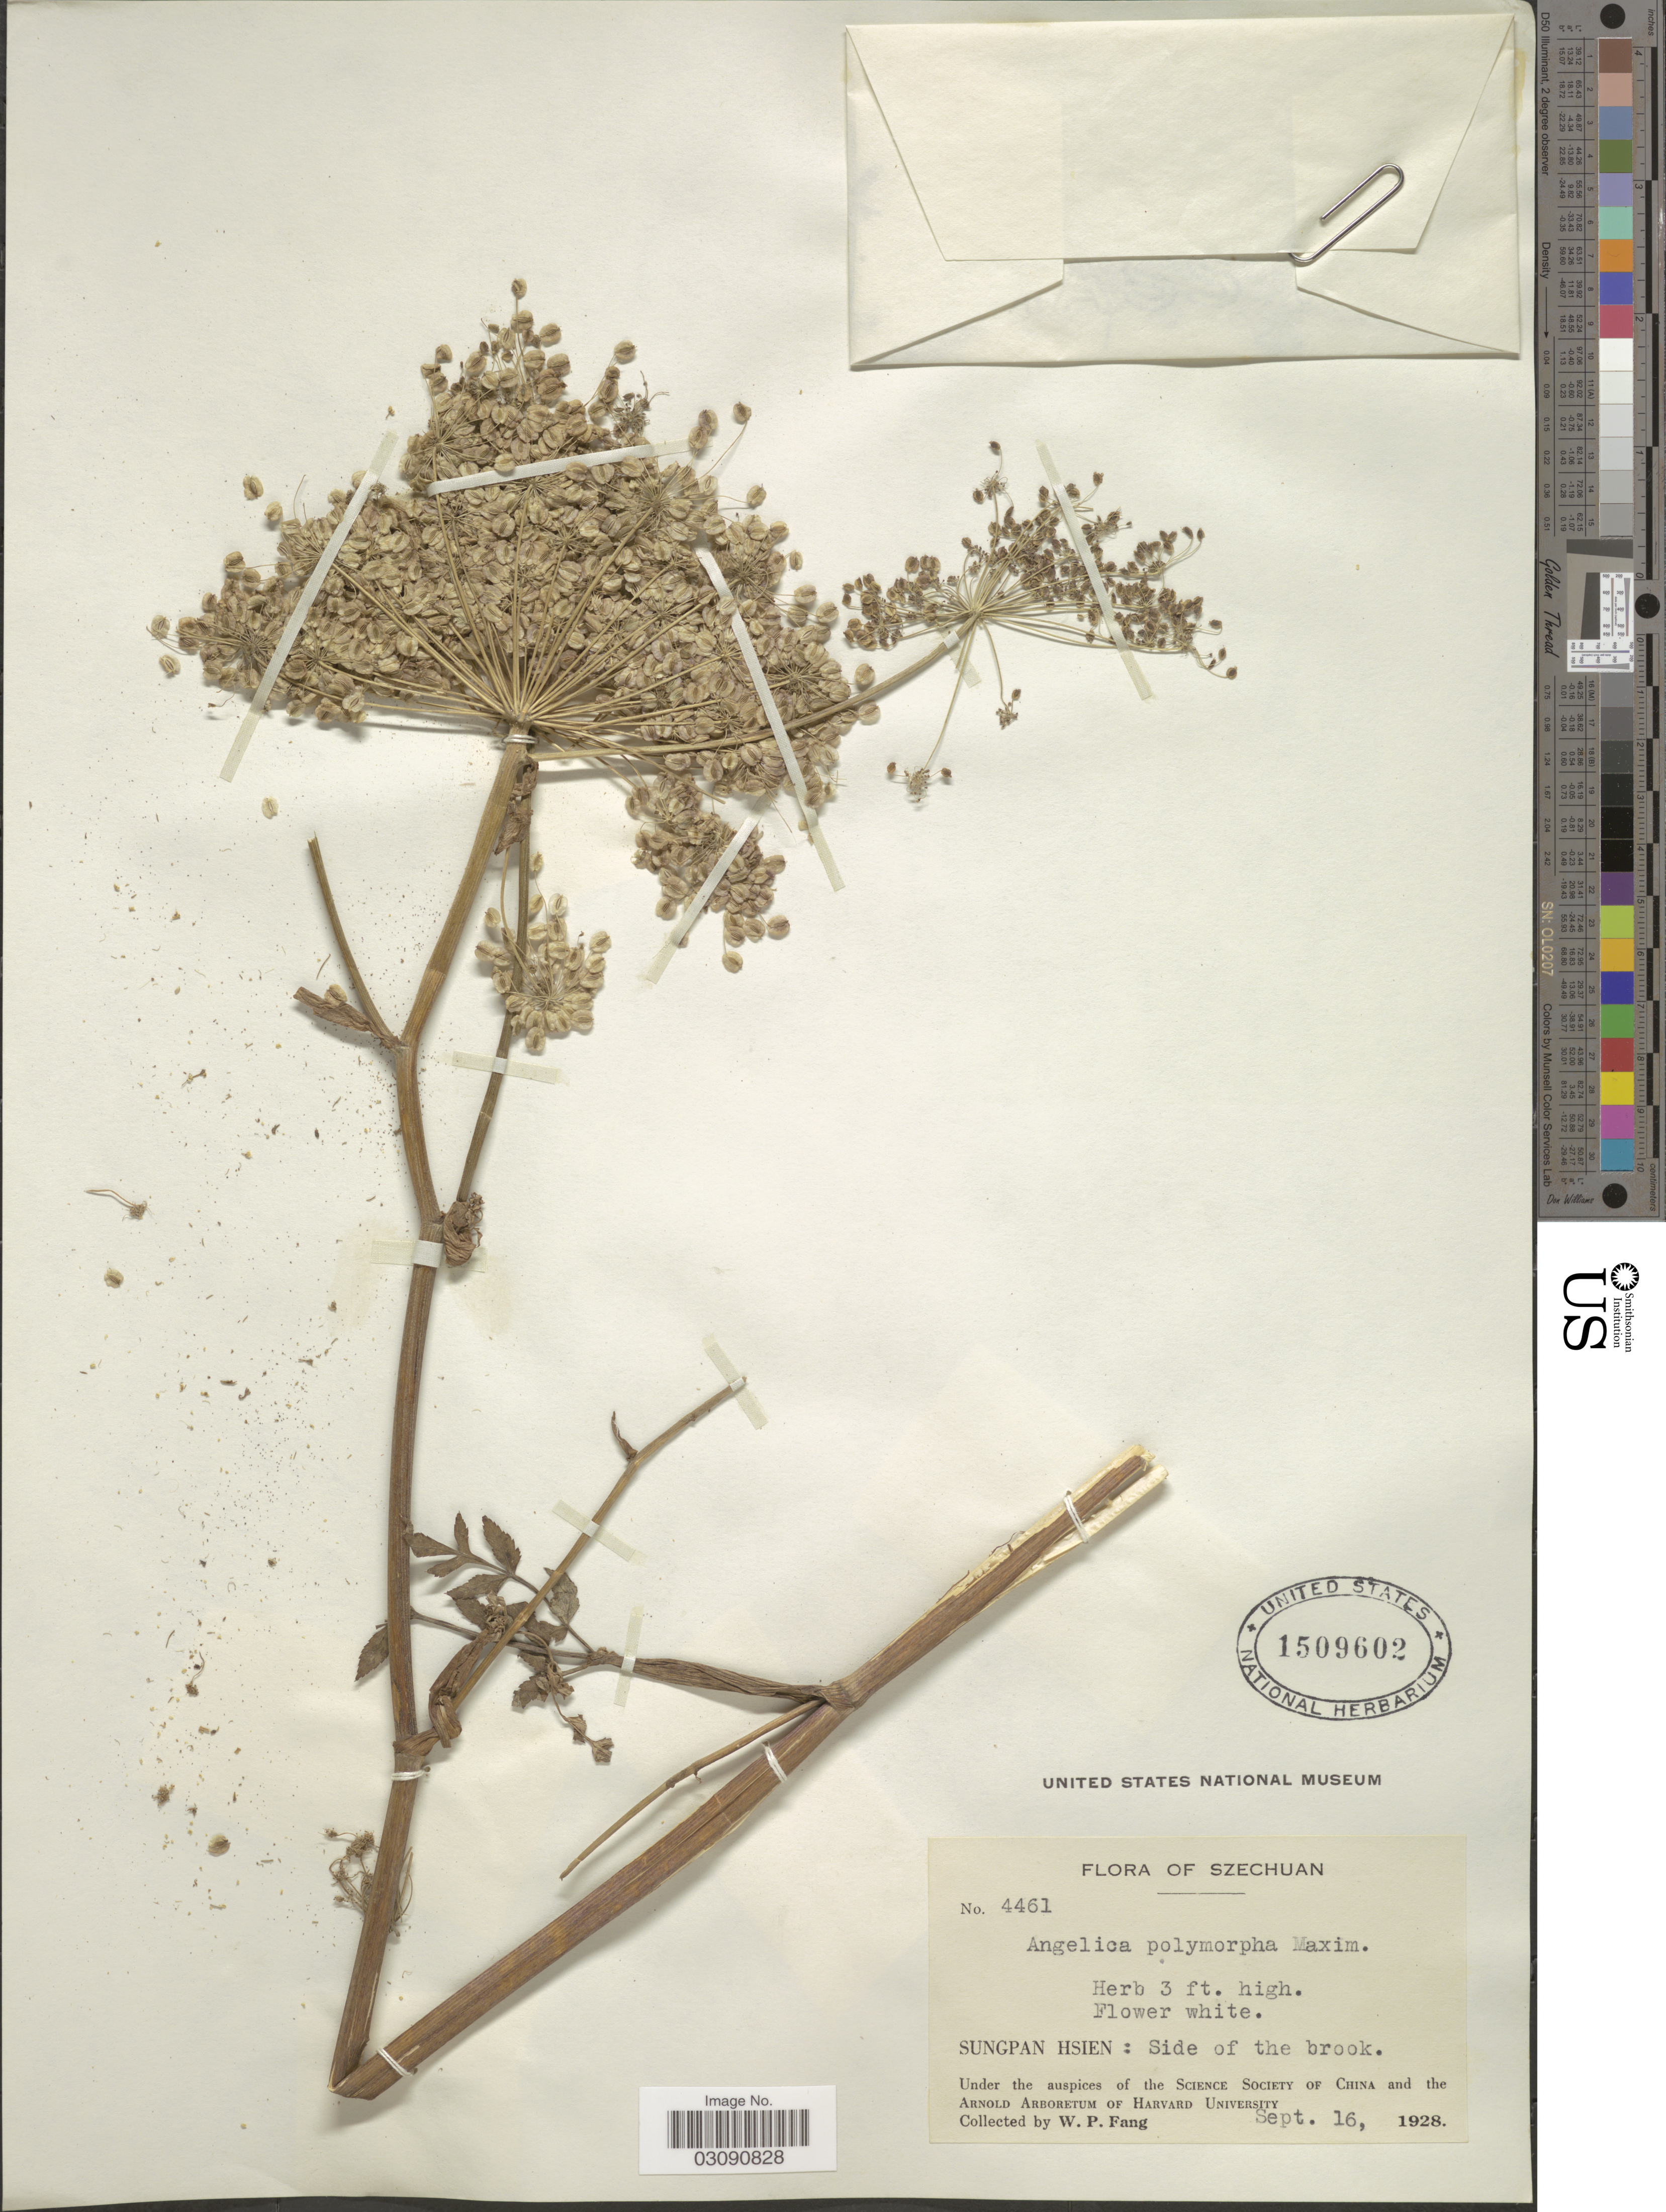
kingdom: Plantae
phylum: Tracheophyta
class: Magnoliopsida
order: Apiales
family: Apiaceae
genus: Angelica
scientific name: Angelica polymorpha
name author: Maxim.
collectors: W. P. Fang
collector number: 4461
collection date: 1928-09-16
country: China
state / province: Sichuan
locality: Szechuan, Sungpan Hsien: Side of the brook.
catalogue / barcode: US 1509602